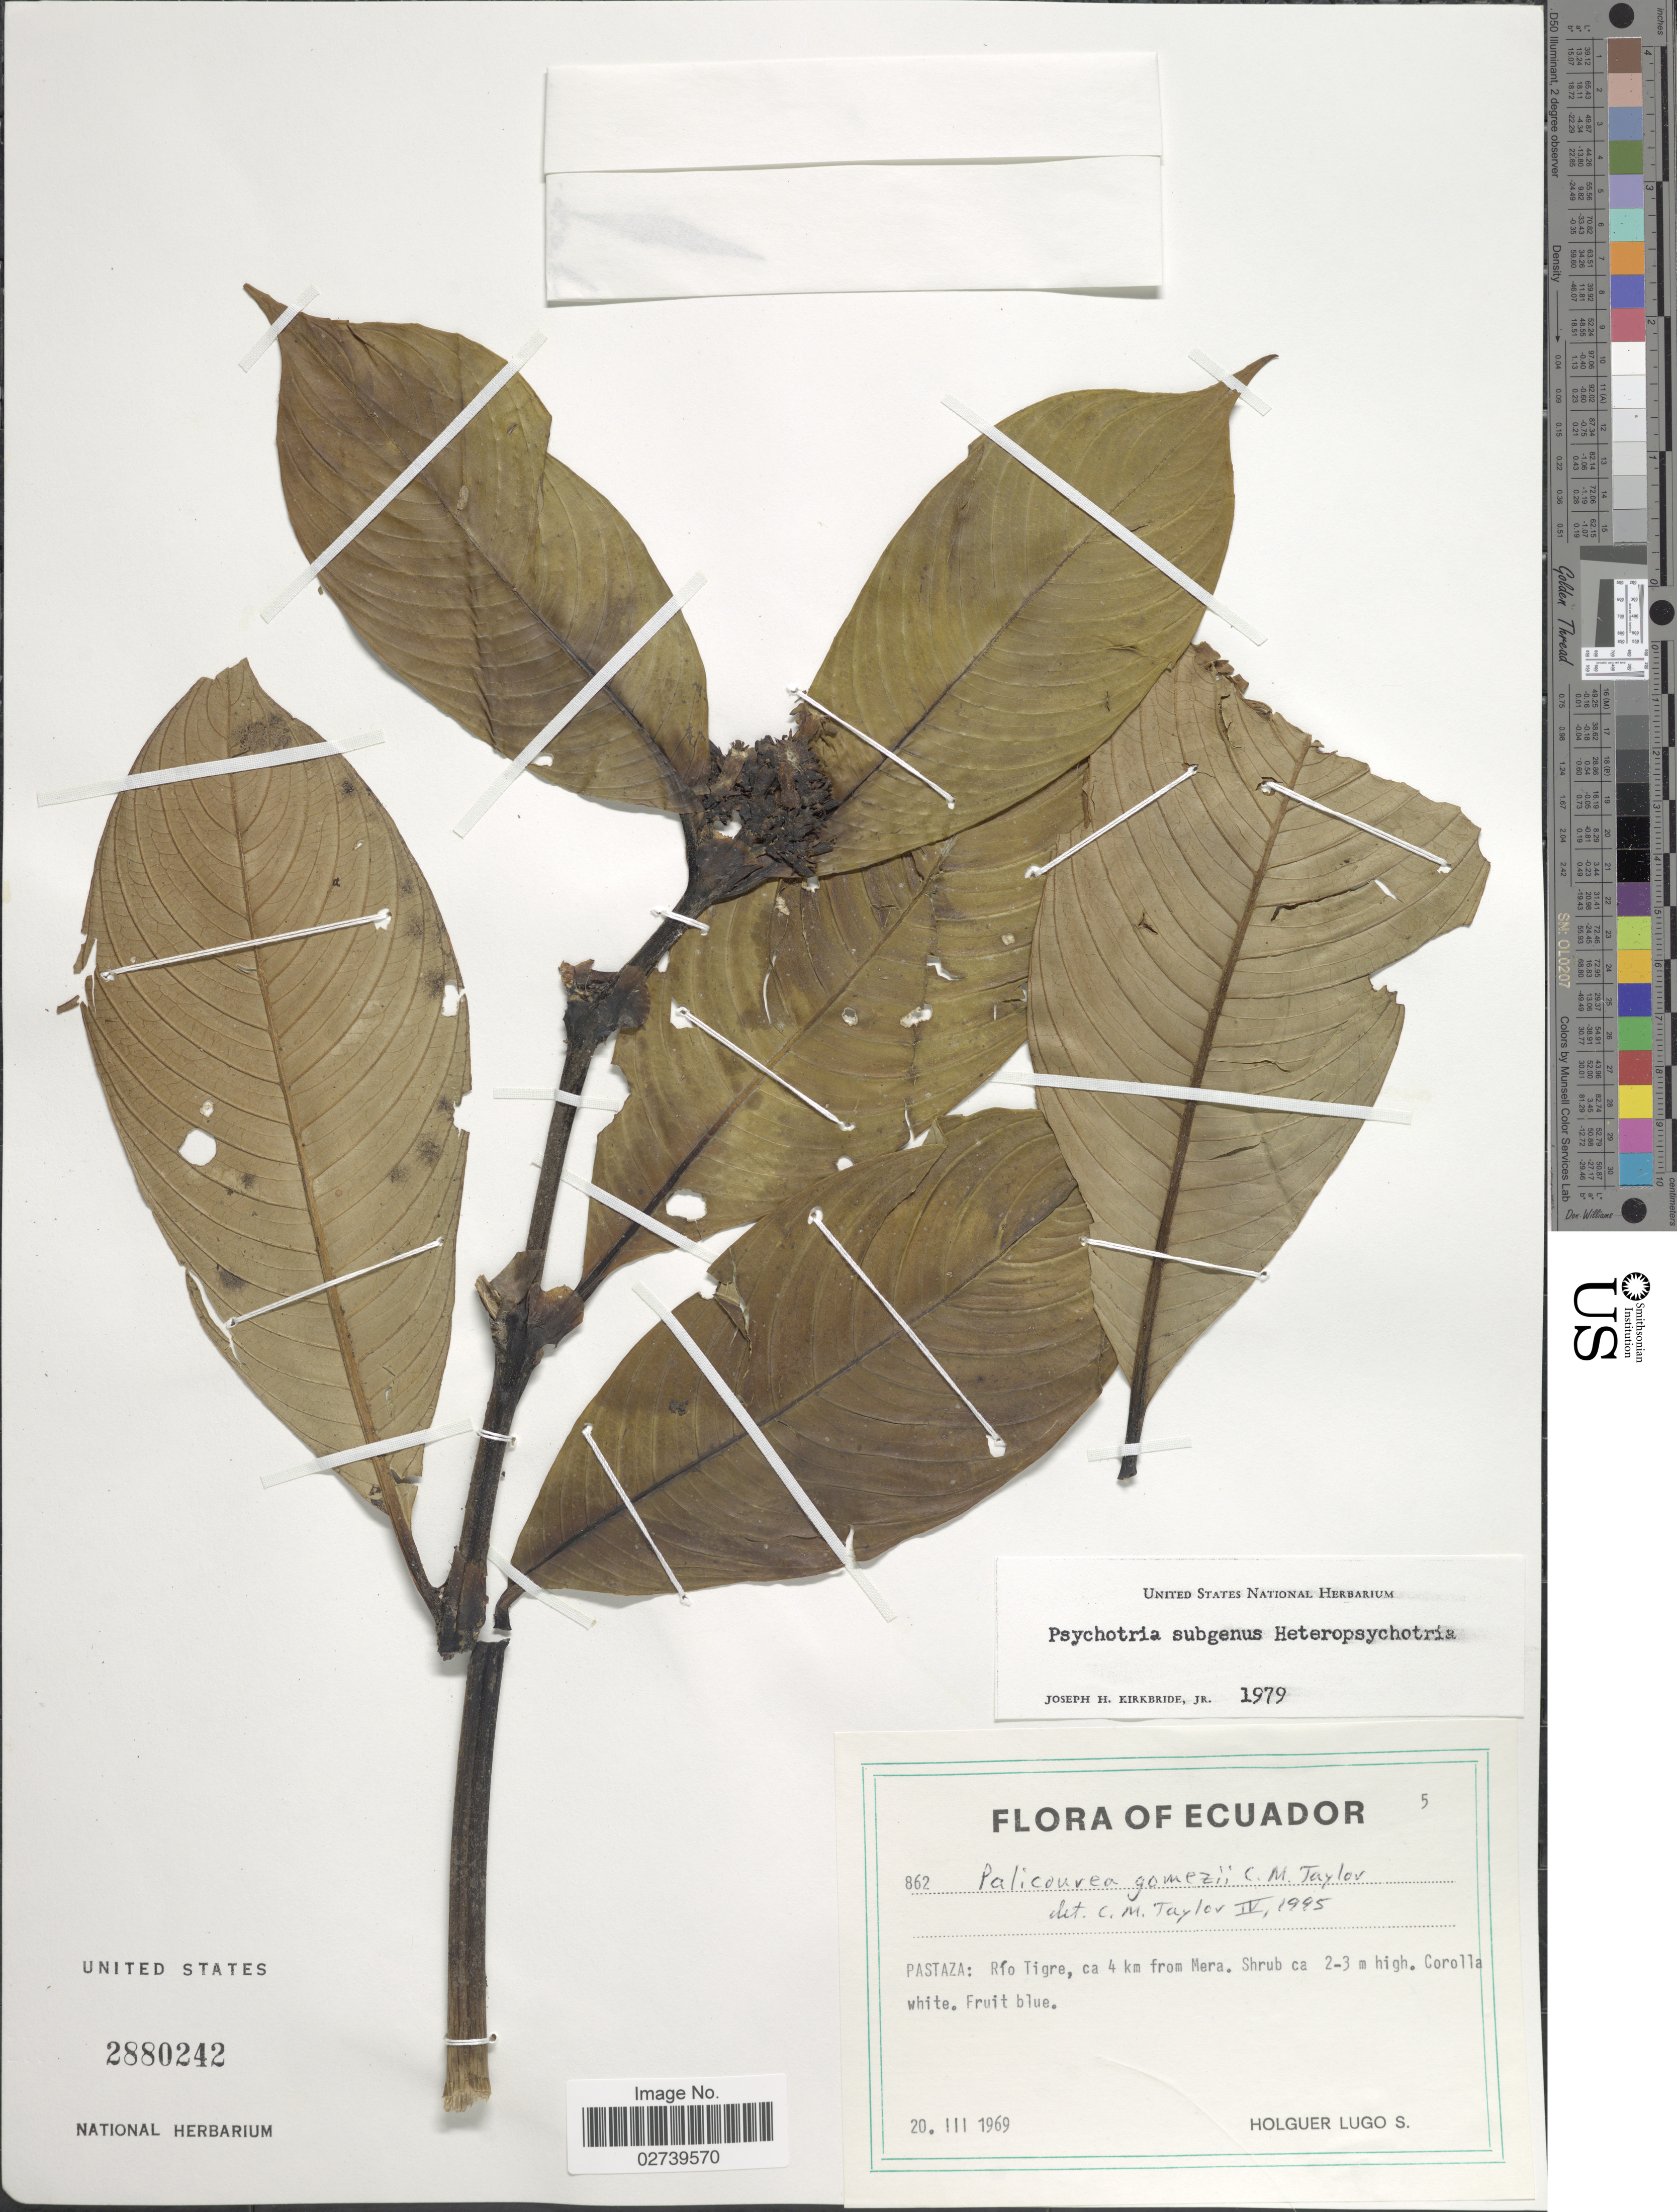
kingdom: Plantae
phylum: Tracheophyta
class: Magnoliopsida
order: Gentianales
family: Rubiaceae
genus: Palicourea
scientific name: Palicourea gomezii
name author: C.M. Taylor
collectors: H. Lugo S.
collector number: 862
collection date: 1969-03-20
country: Ecuador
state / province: Pastaza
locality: Rio Tigre, ca 4 km from Mera.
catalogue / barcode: US 2880242